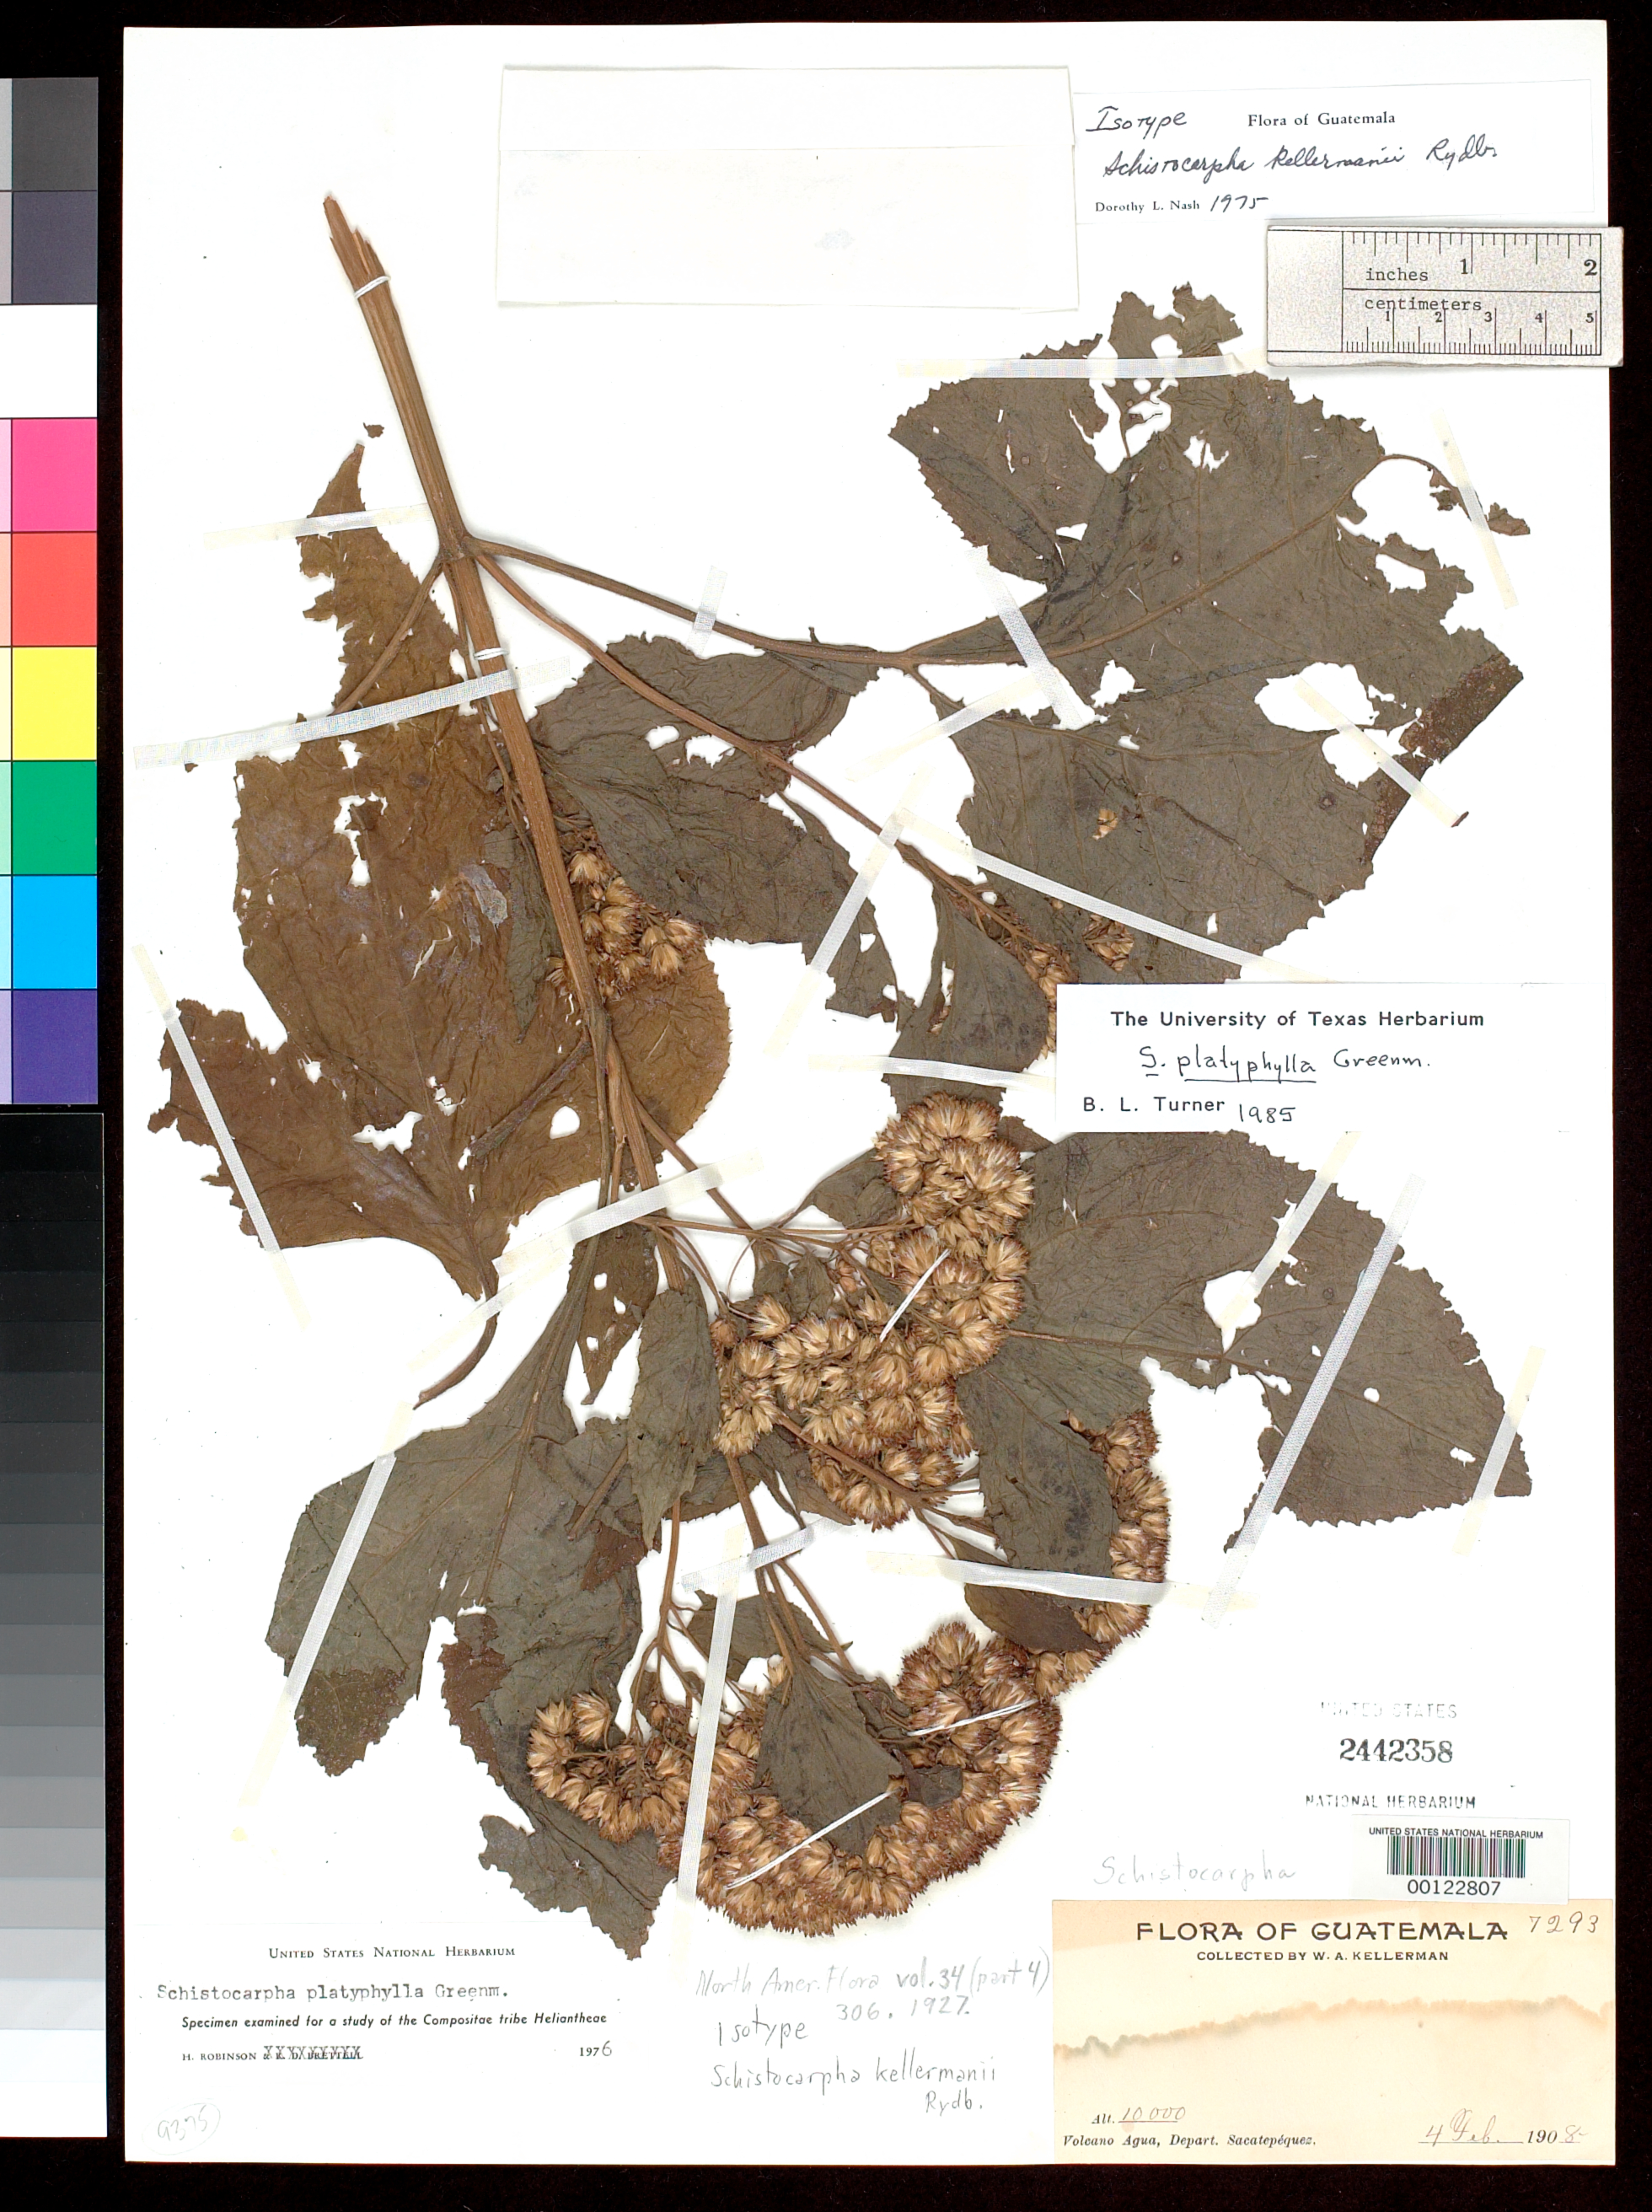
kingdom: Plantae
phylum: Tracheophyta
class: Magnoliopsida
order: Asterales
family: Asteraceae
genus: Schistocarpha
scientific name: Schistocarpha kellermanii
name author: Rydb.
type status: Isotype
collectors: W. A. Kellerman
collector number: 7293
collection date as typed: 04 Feb 1908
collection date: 1908-02-04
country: Guatemala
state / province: Sacatepéquez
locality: Volcano Agua.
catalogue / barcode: US 2442358